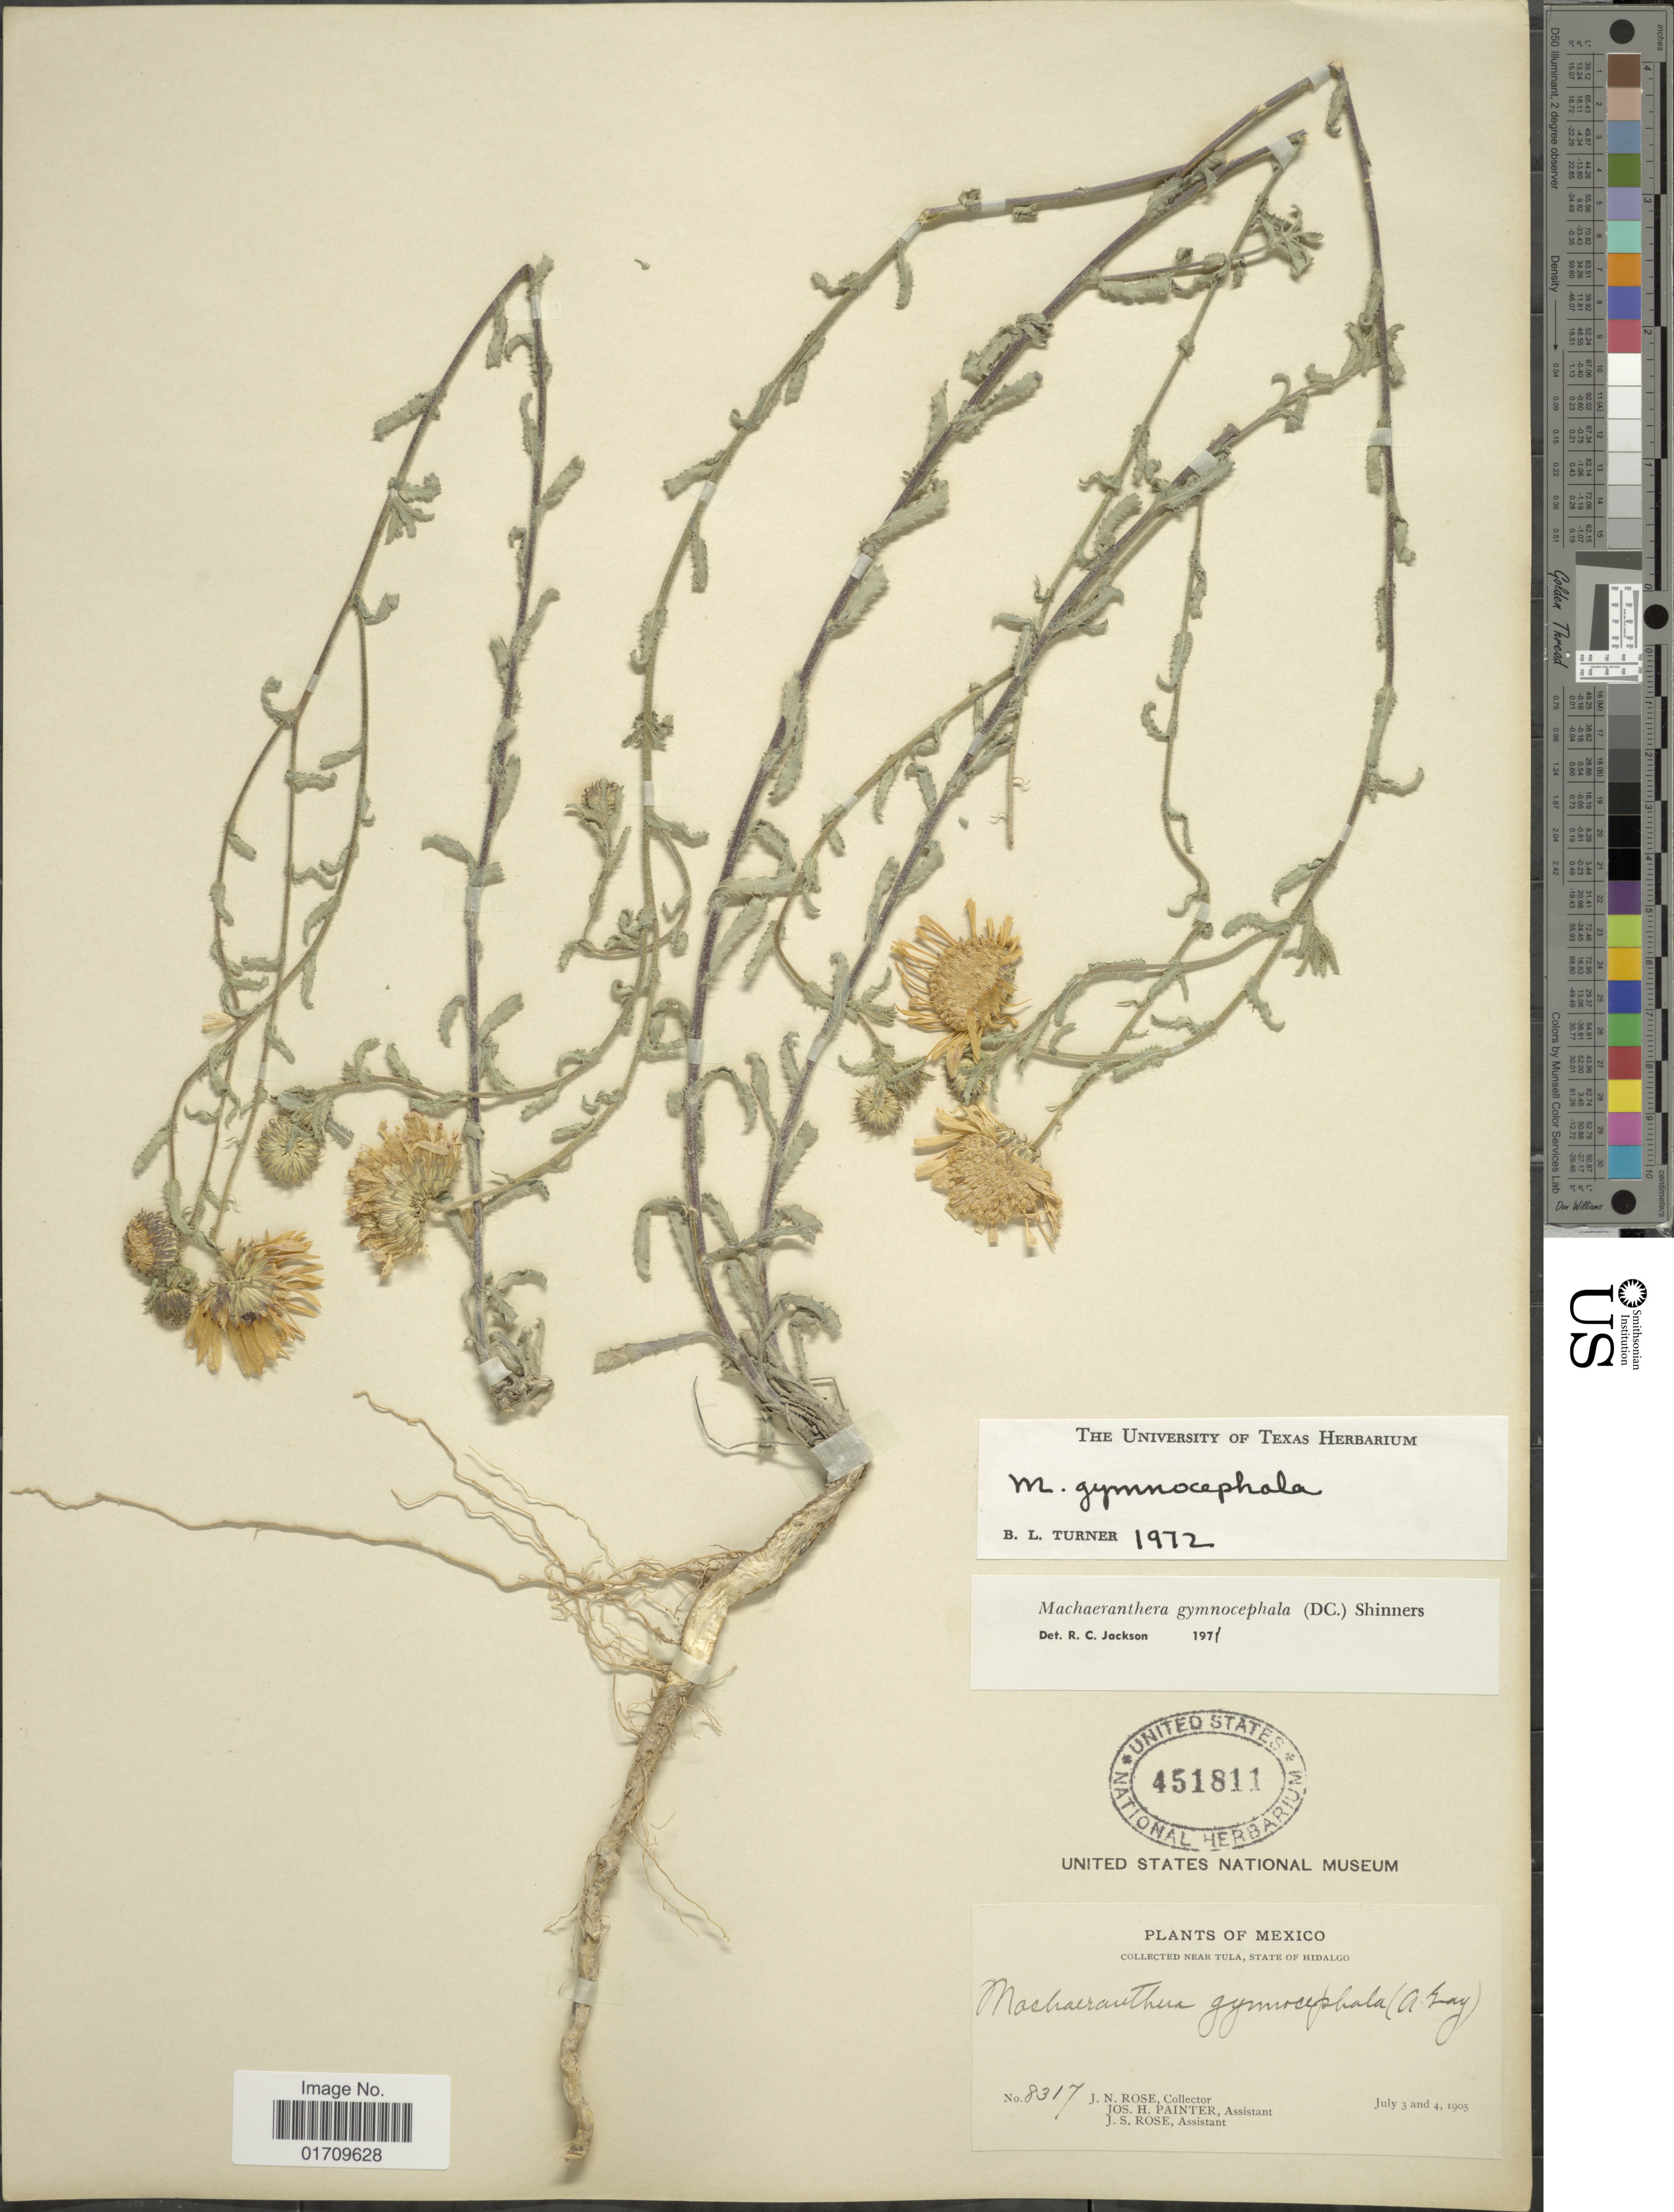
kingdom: Plantae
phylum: Tracheophyta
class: Magnoliopsida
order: Asterales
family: Asteraceae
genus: Machaeranthera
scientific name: Machaeranthera gymnocephala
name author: (DC.) Shinners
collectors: J. N. Rose, J. H. Painter & J. S. Rose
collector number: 8317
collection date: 1905-07-03/1905-07-04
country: Mexico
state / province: Hidalgo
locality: Near Tula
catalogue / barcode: US 451811